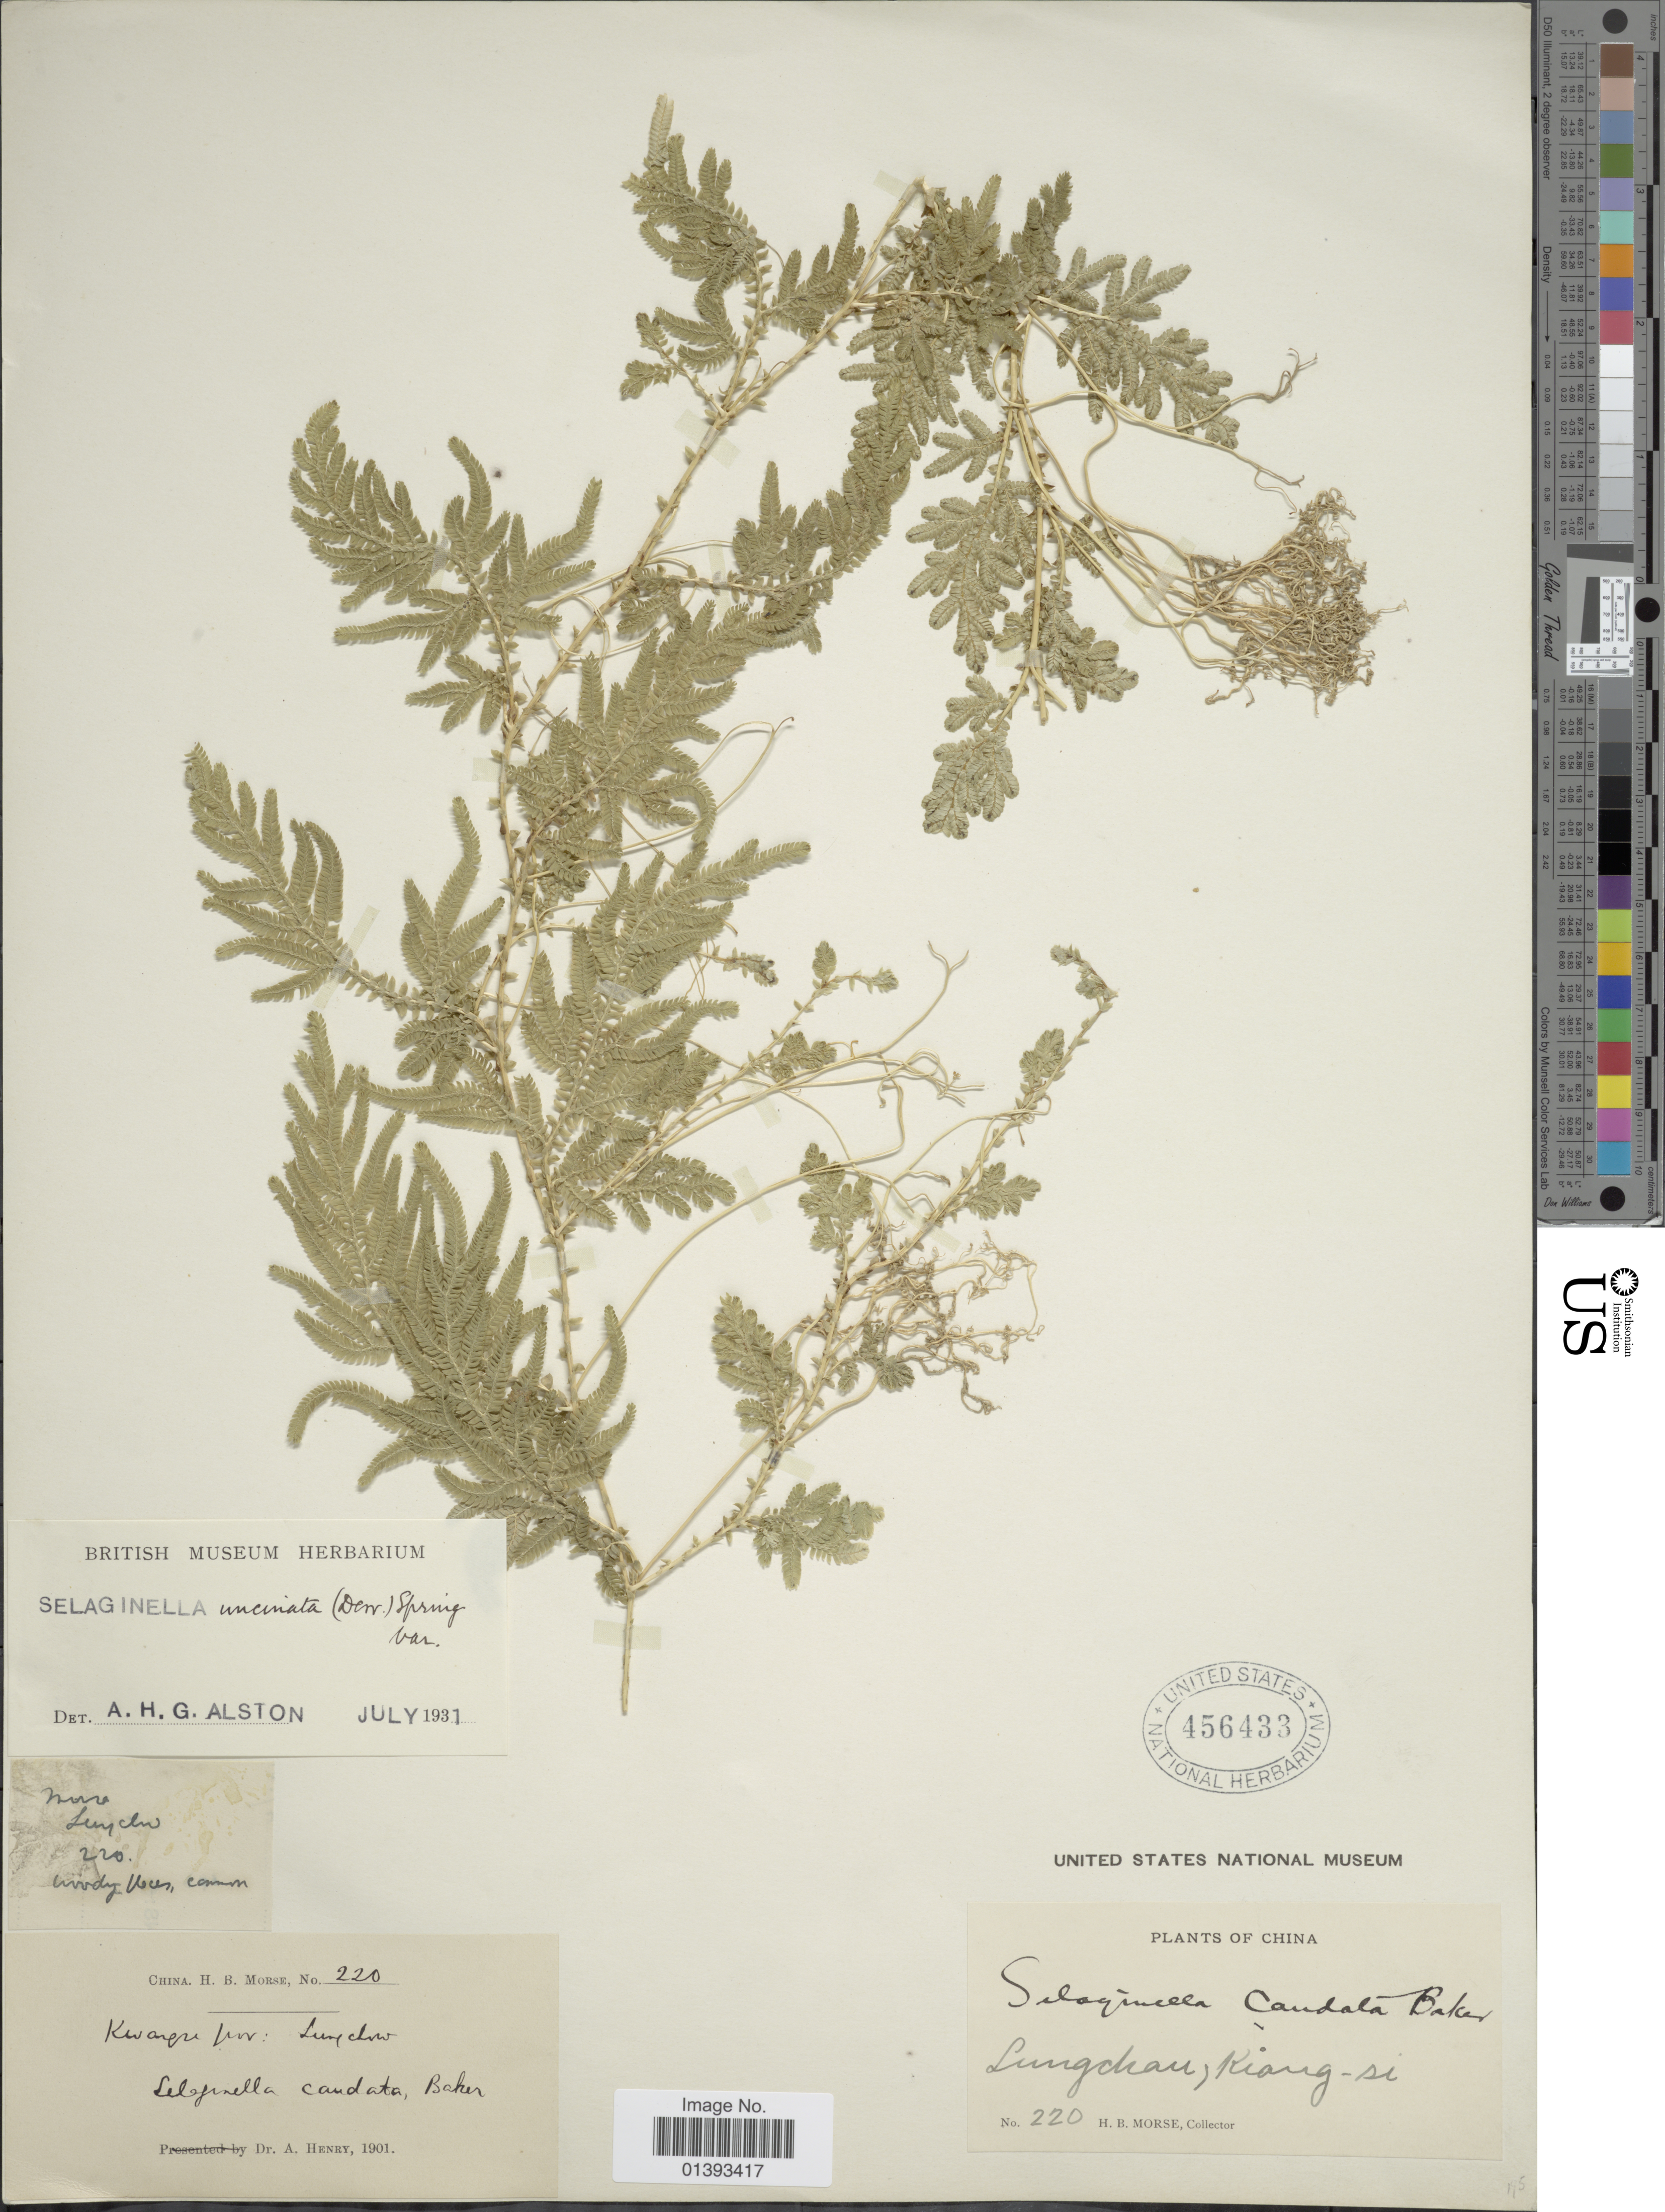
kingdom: Plantae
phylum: Tracheophyta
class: Lycopodiopsida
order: Selaginellales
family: Selaginellaceae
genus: Selaginella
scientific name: Selaginella uncinata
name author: (Desr. ex Poir.) Spring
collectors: H. Morse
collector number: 220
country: China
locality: Sungchau, Kiang-si [interpreted]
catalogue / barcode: US 456433